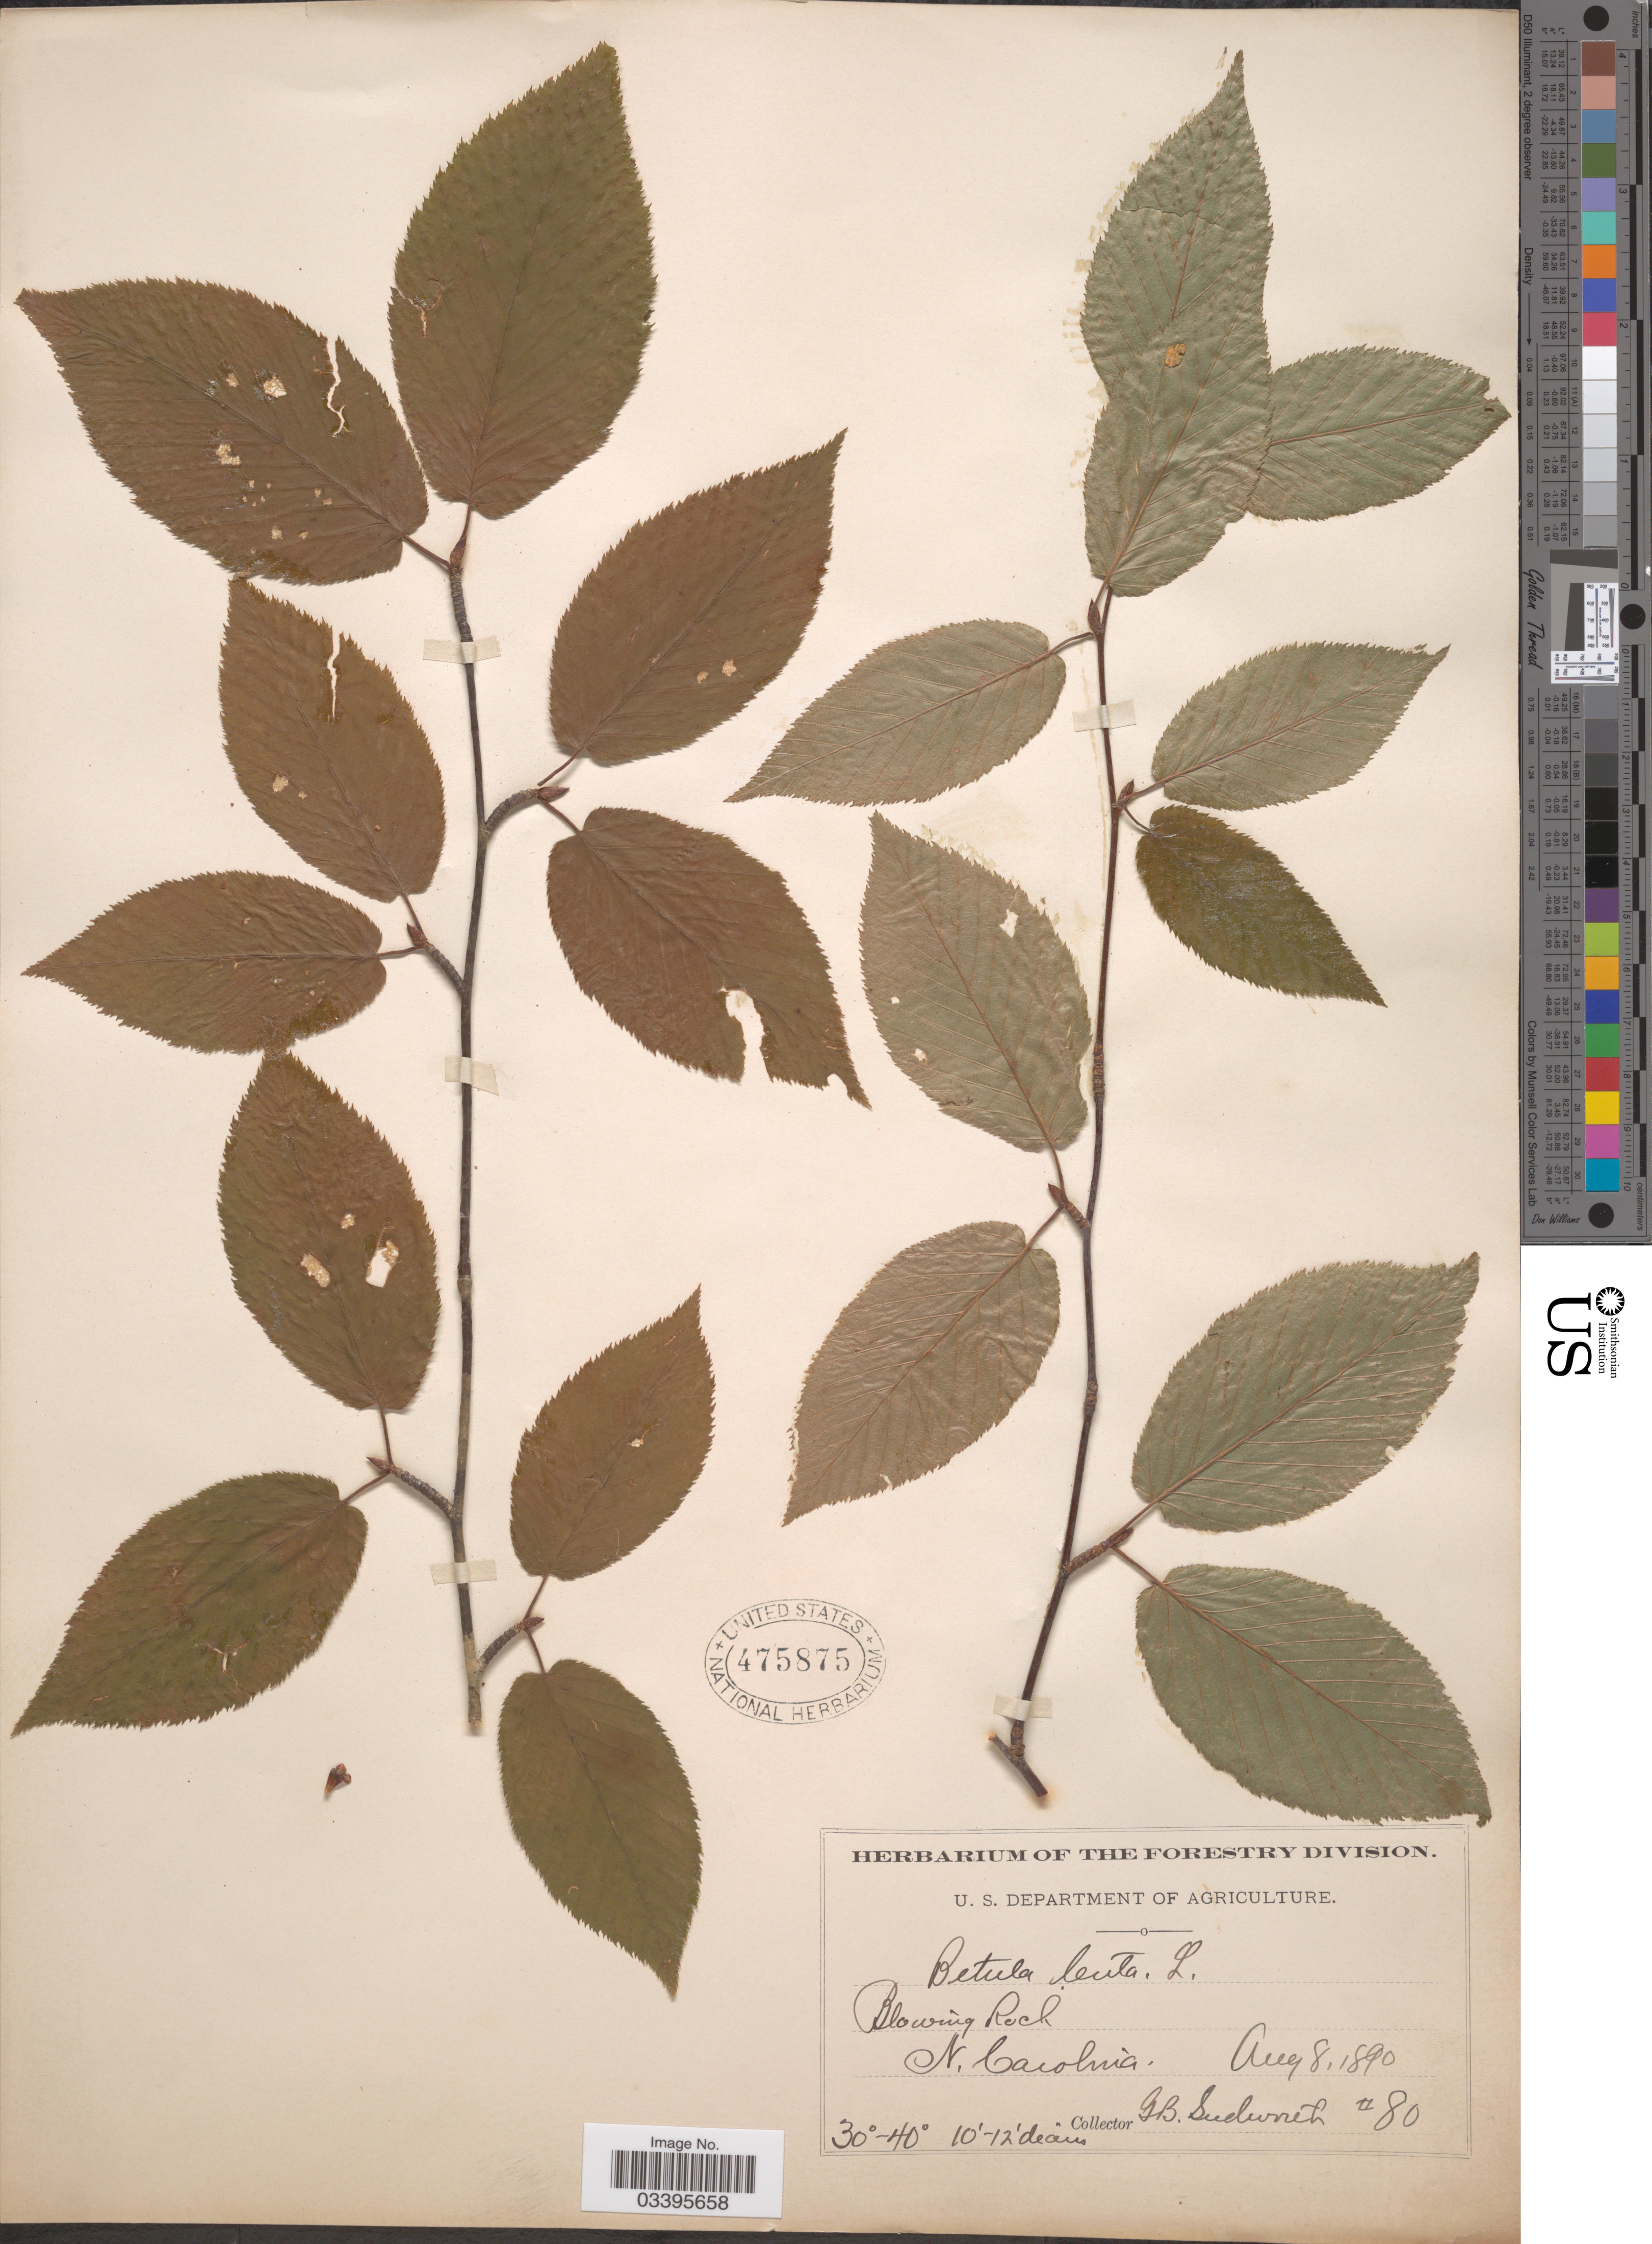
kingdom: Plantae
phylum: Tracheophyta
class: Magnoliopsida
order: Fagales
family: Betulaceae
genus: Betula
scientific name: Betula lenta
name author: L.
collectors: G. B. Sudworth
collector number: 80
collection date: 1890-08-08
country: United States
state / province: North Carolina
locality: Blowing Rock.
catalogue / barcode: US 475875